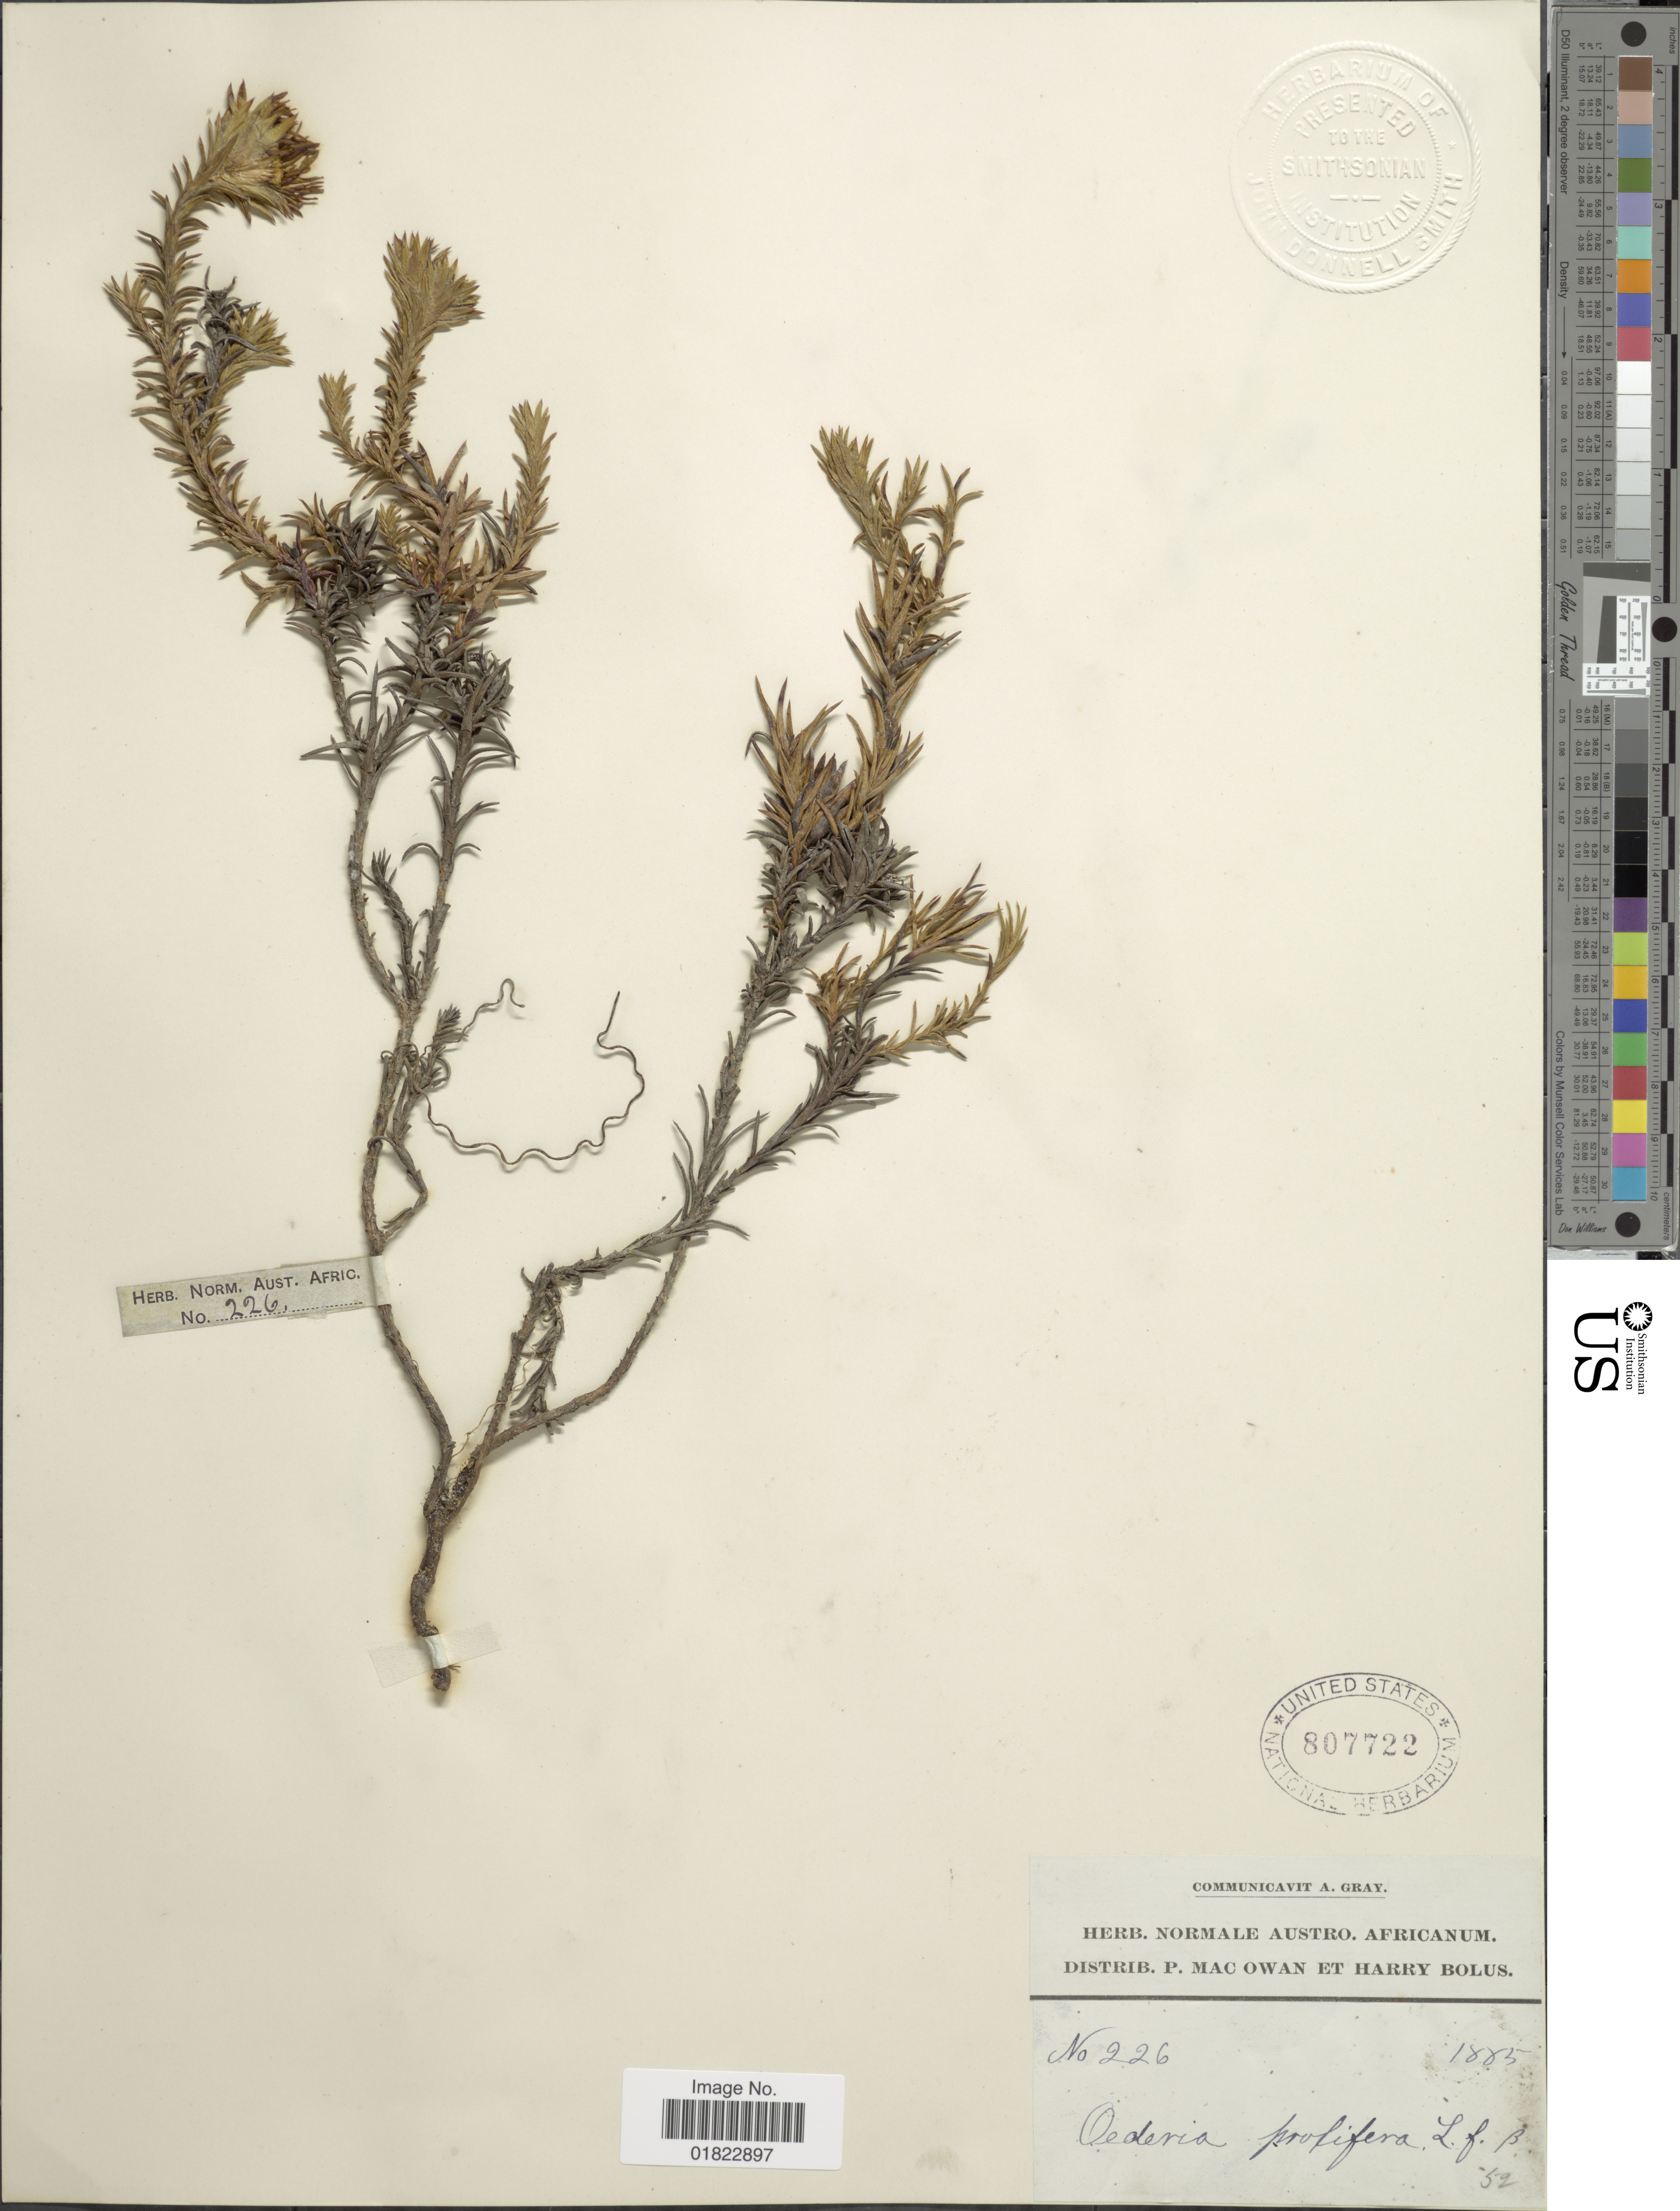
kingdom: Plantae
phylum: Tracheophyta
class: Magnoliopsida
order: Asterales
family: Asteraceae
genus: Oedera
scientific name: Oedera prolifera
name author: L.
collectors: ex herb. Normale Austr. Afr.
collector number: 226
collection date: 1885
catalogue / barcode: US 807722